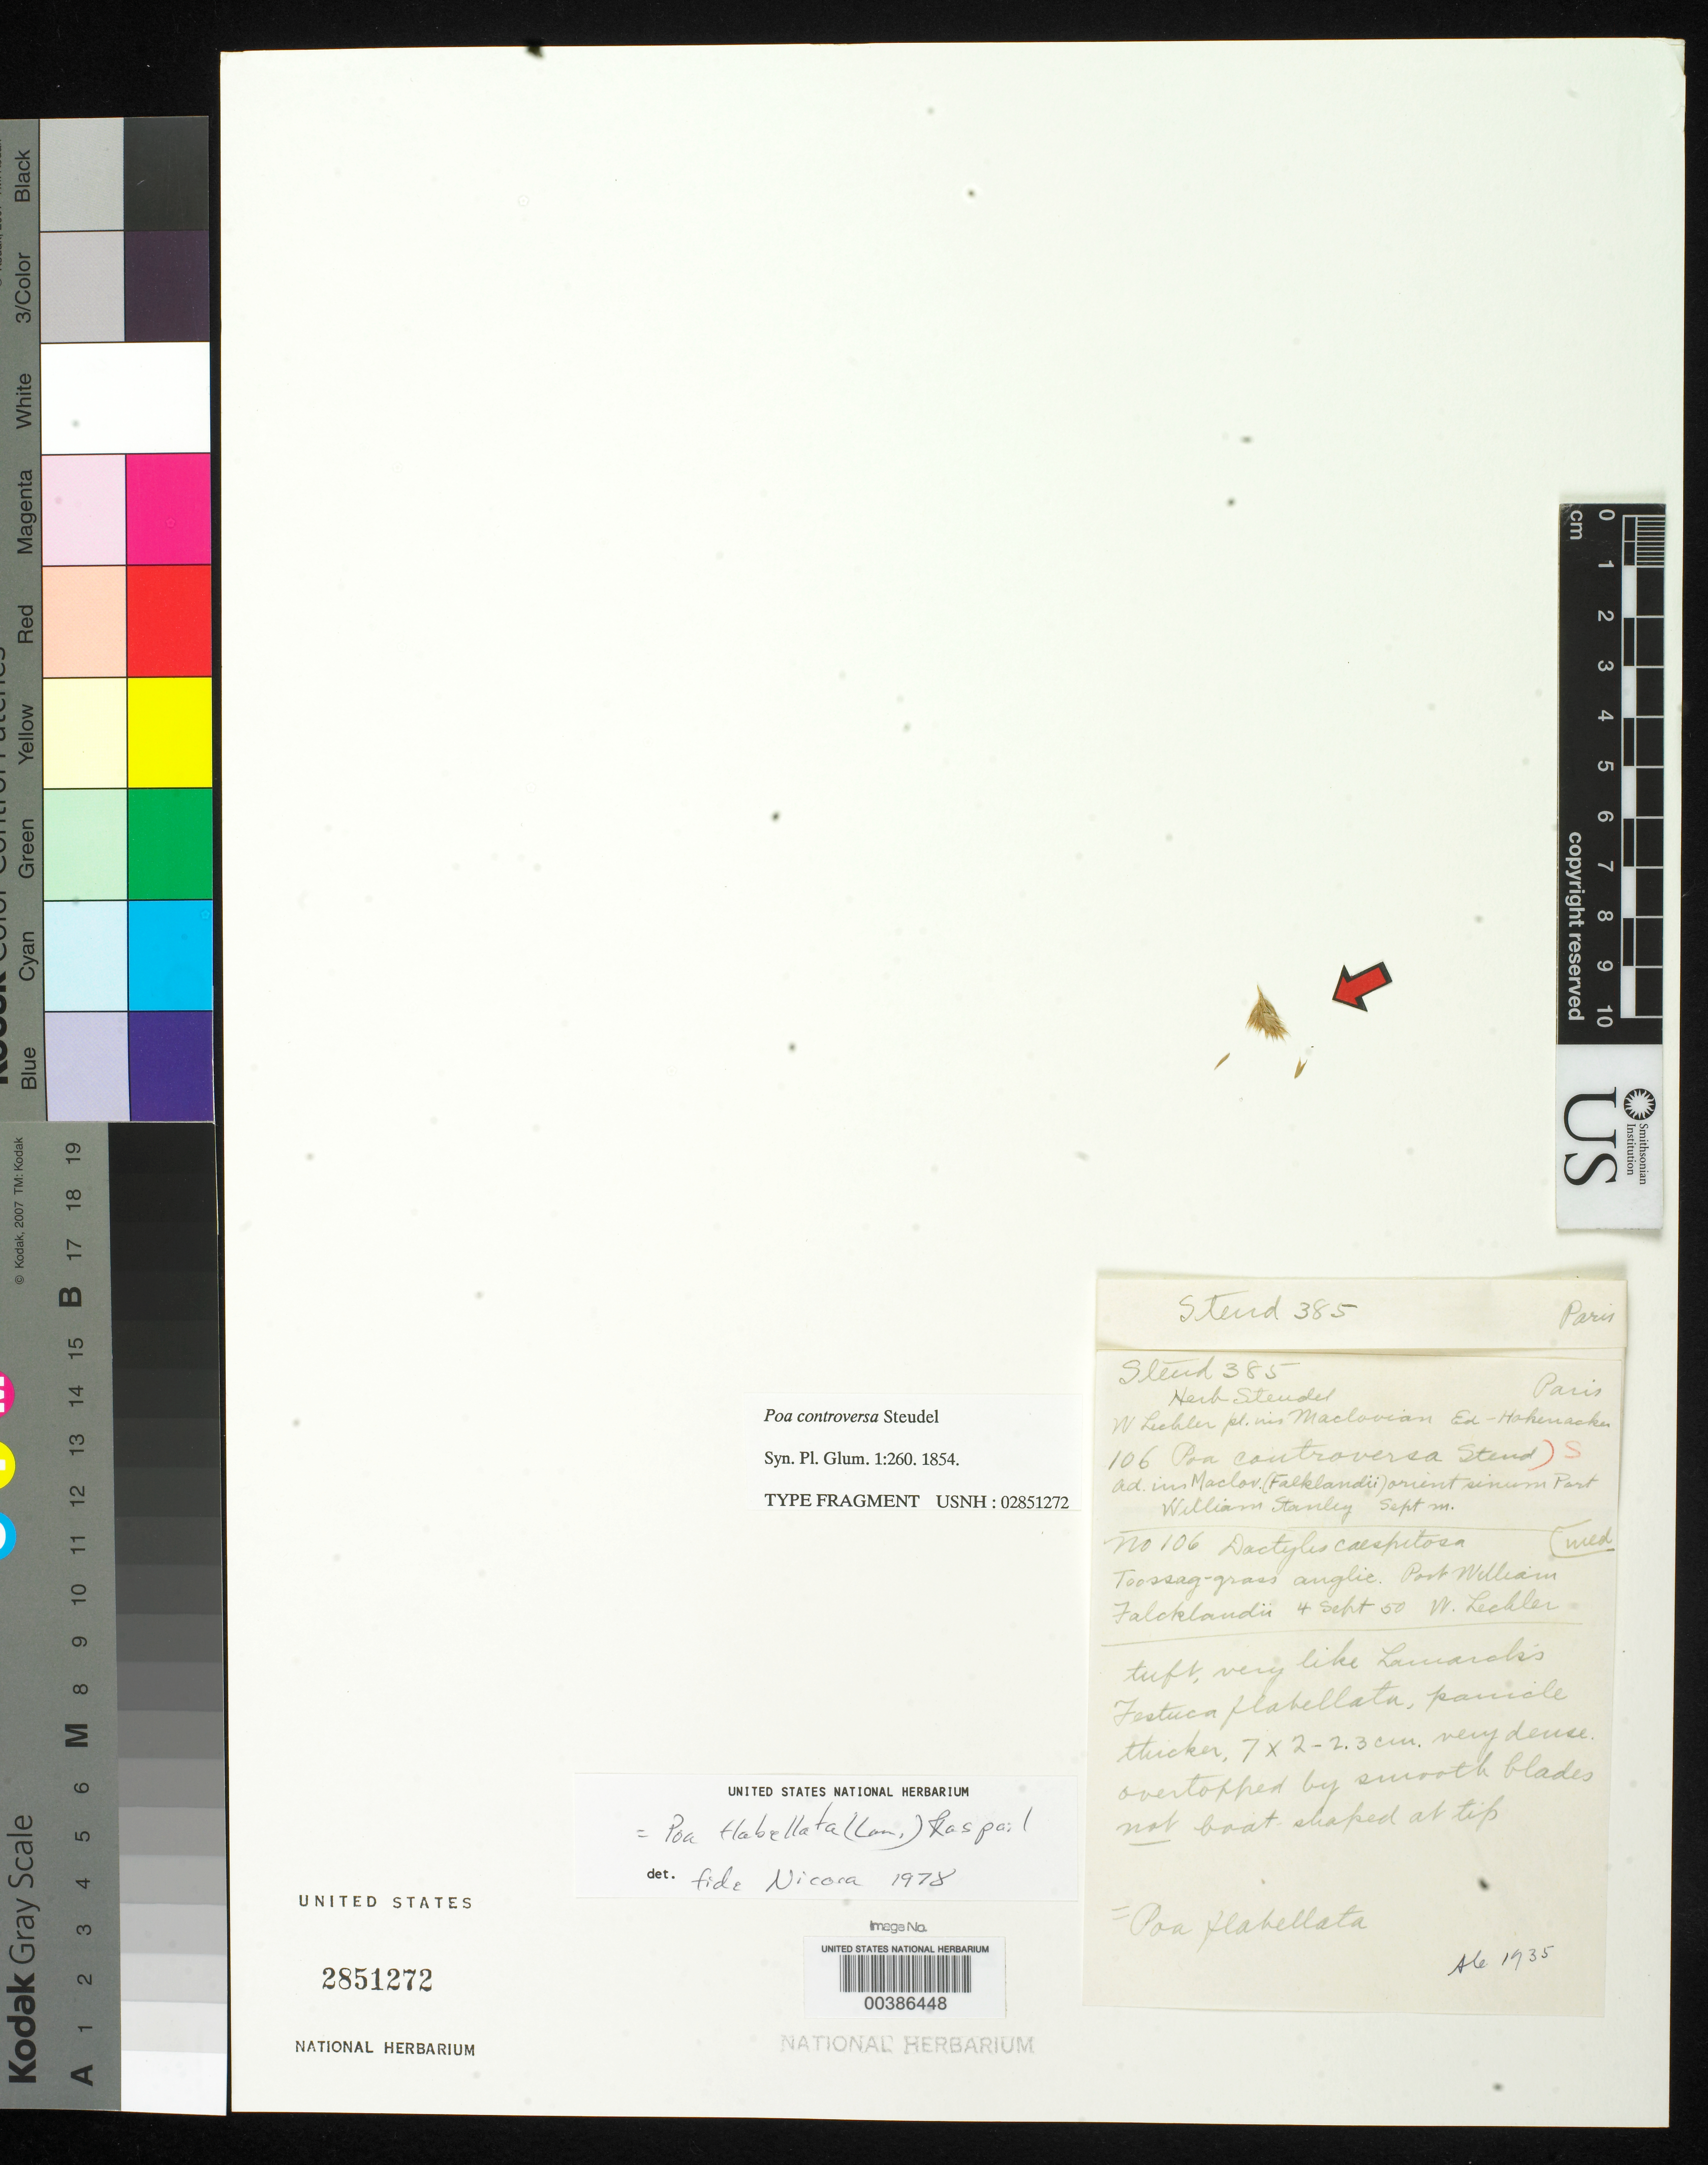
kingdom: Plantae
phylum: Tracheophyta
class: Liliopsida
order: Poales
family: Poaceae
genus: Poa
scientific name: Poa controversa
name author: Steud.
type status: Type Fragment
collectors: W. Lechler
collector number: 106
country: Falkland Islands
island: East Falkland Is.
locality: Maclovia, Port William Stanley.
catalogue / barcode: US 2851272